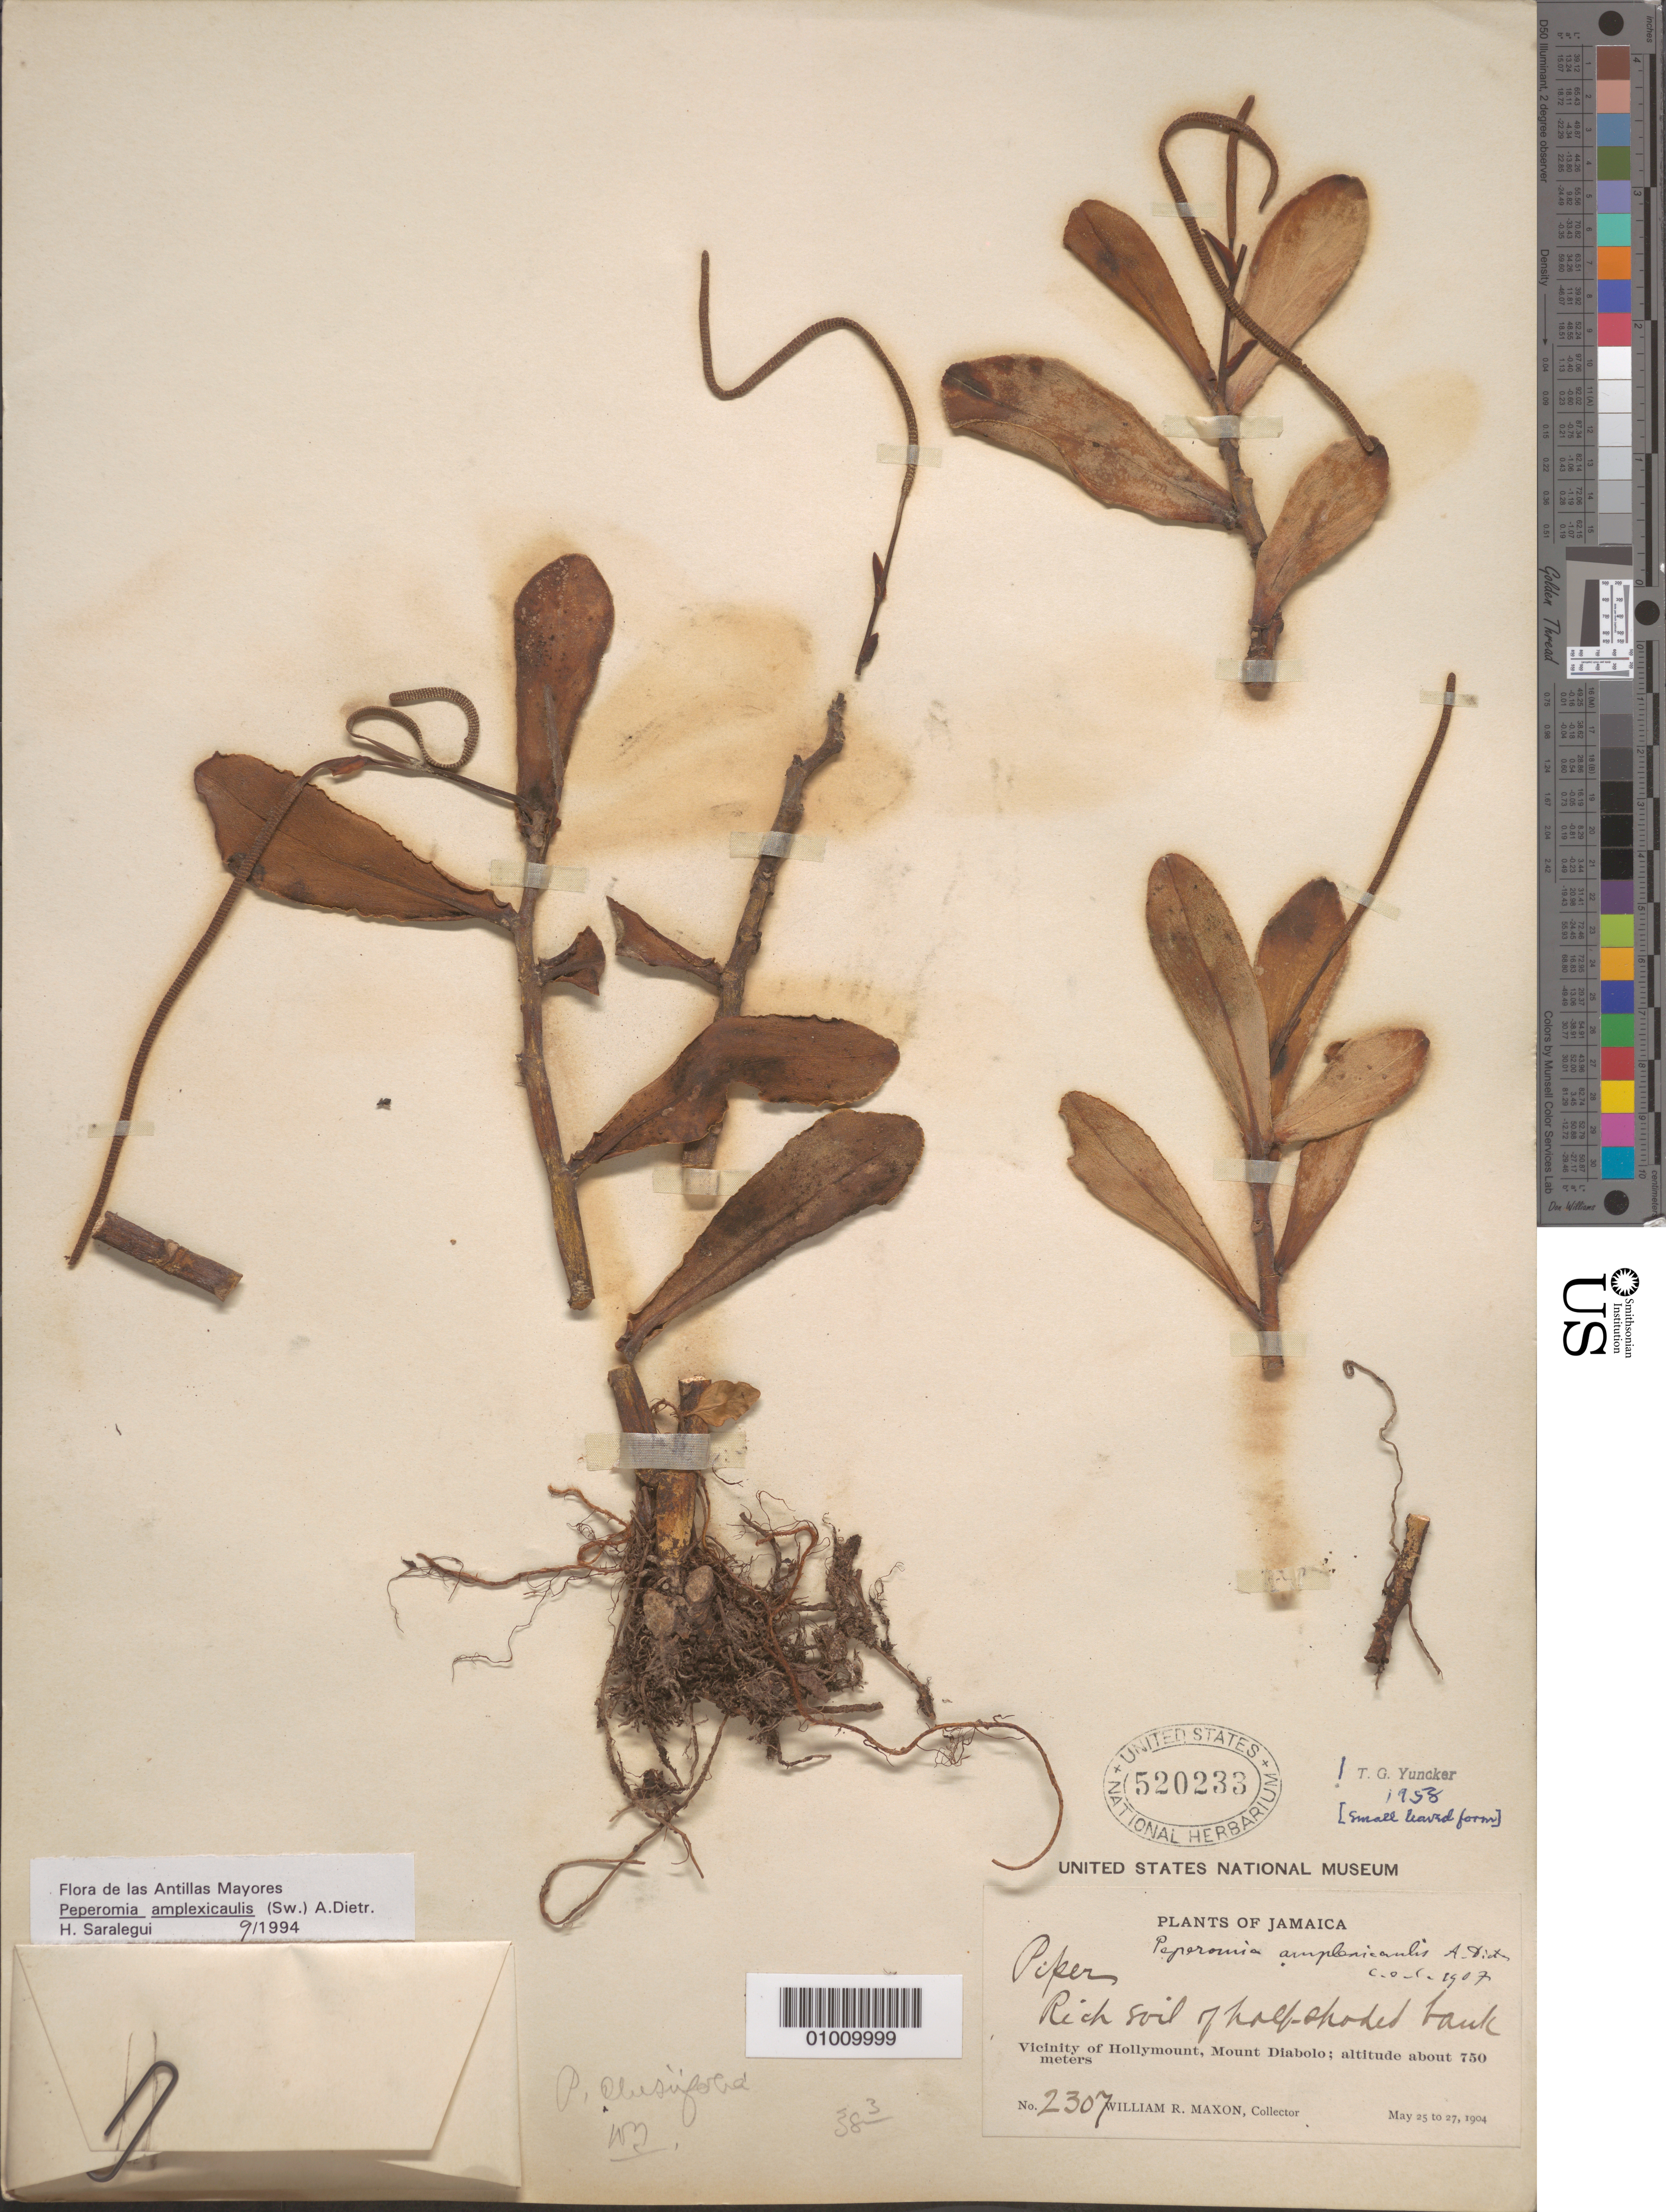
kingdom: Plantae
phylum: Tracheophyta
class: Magnoliopsida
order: Piperales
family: Piperaceae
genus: Peperomia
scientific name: Peperomia amplexicaulis f. grandifolia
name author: Miq.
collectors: W. R. Maxon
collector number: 2307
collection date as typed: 25 May 1904 to 27 May 1904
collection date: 1904-05-25/1904-05-27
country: Jamaica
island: Jamaica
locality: Rich soil of half-shaded bank. Vicinity of Hollymount, Mount Diabolo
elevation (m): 750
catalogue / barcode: US 520233